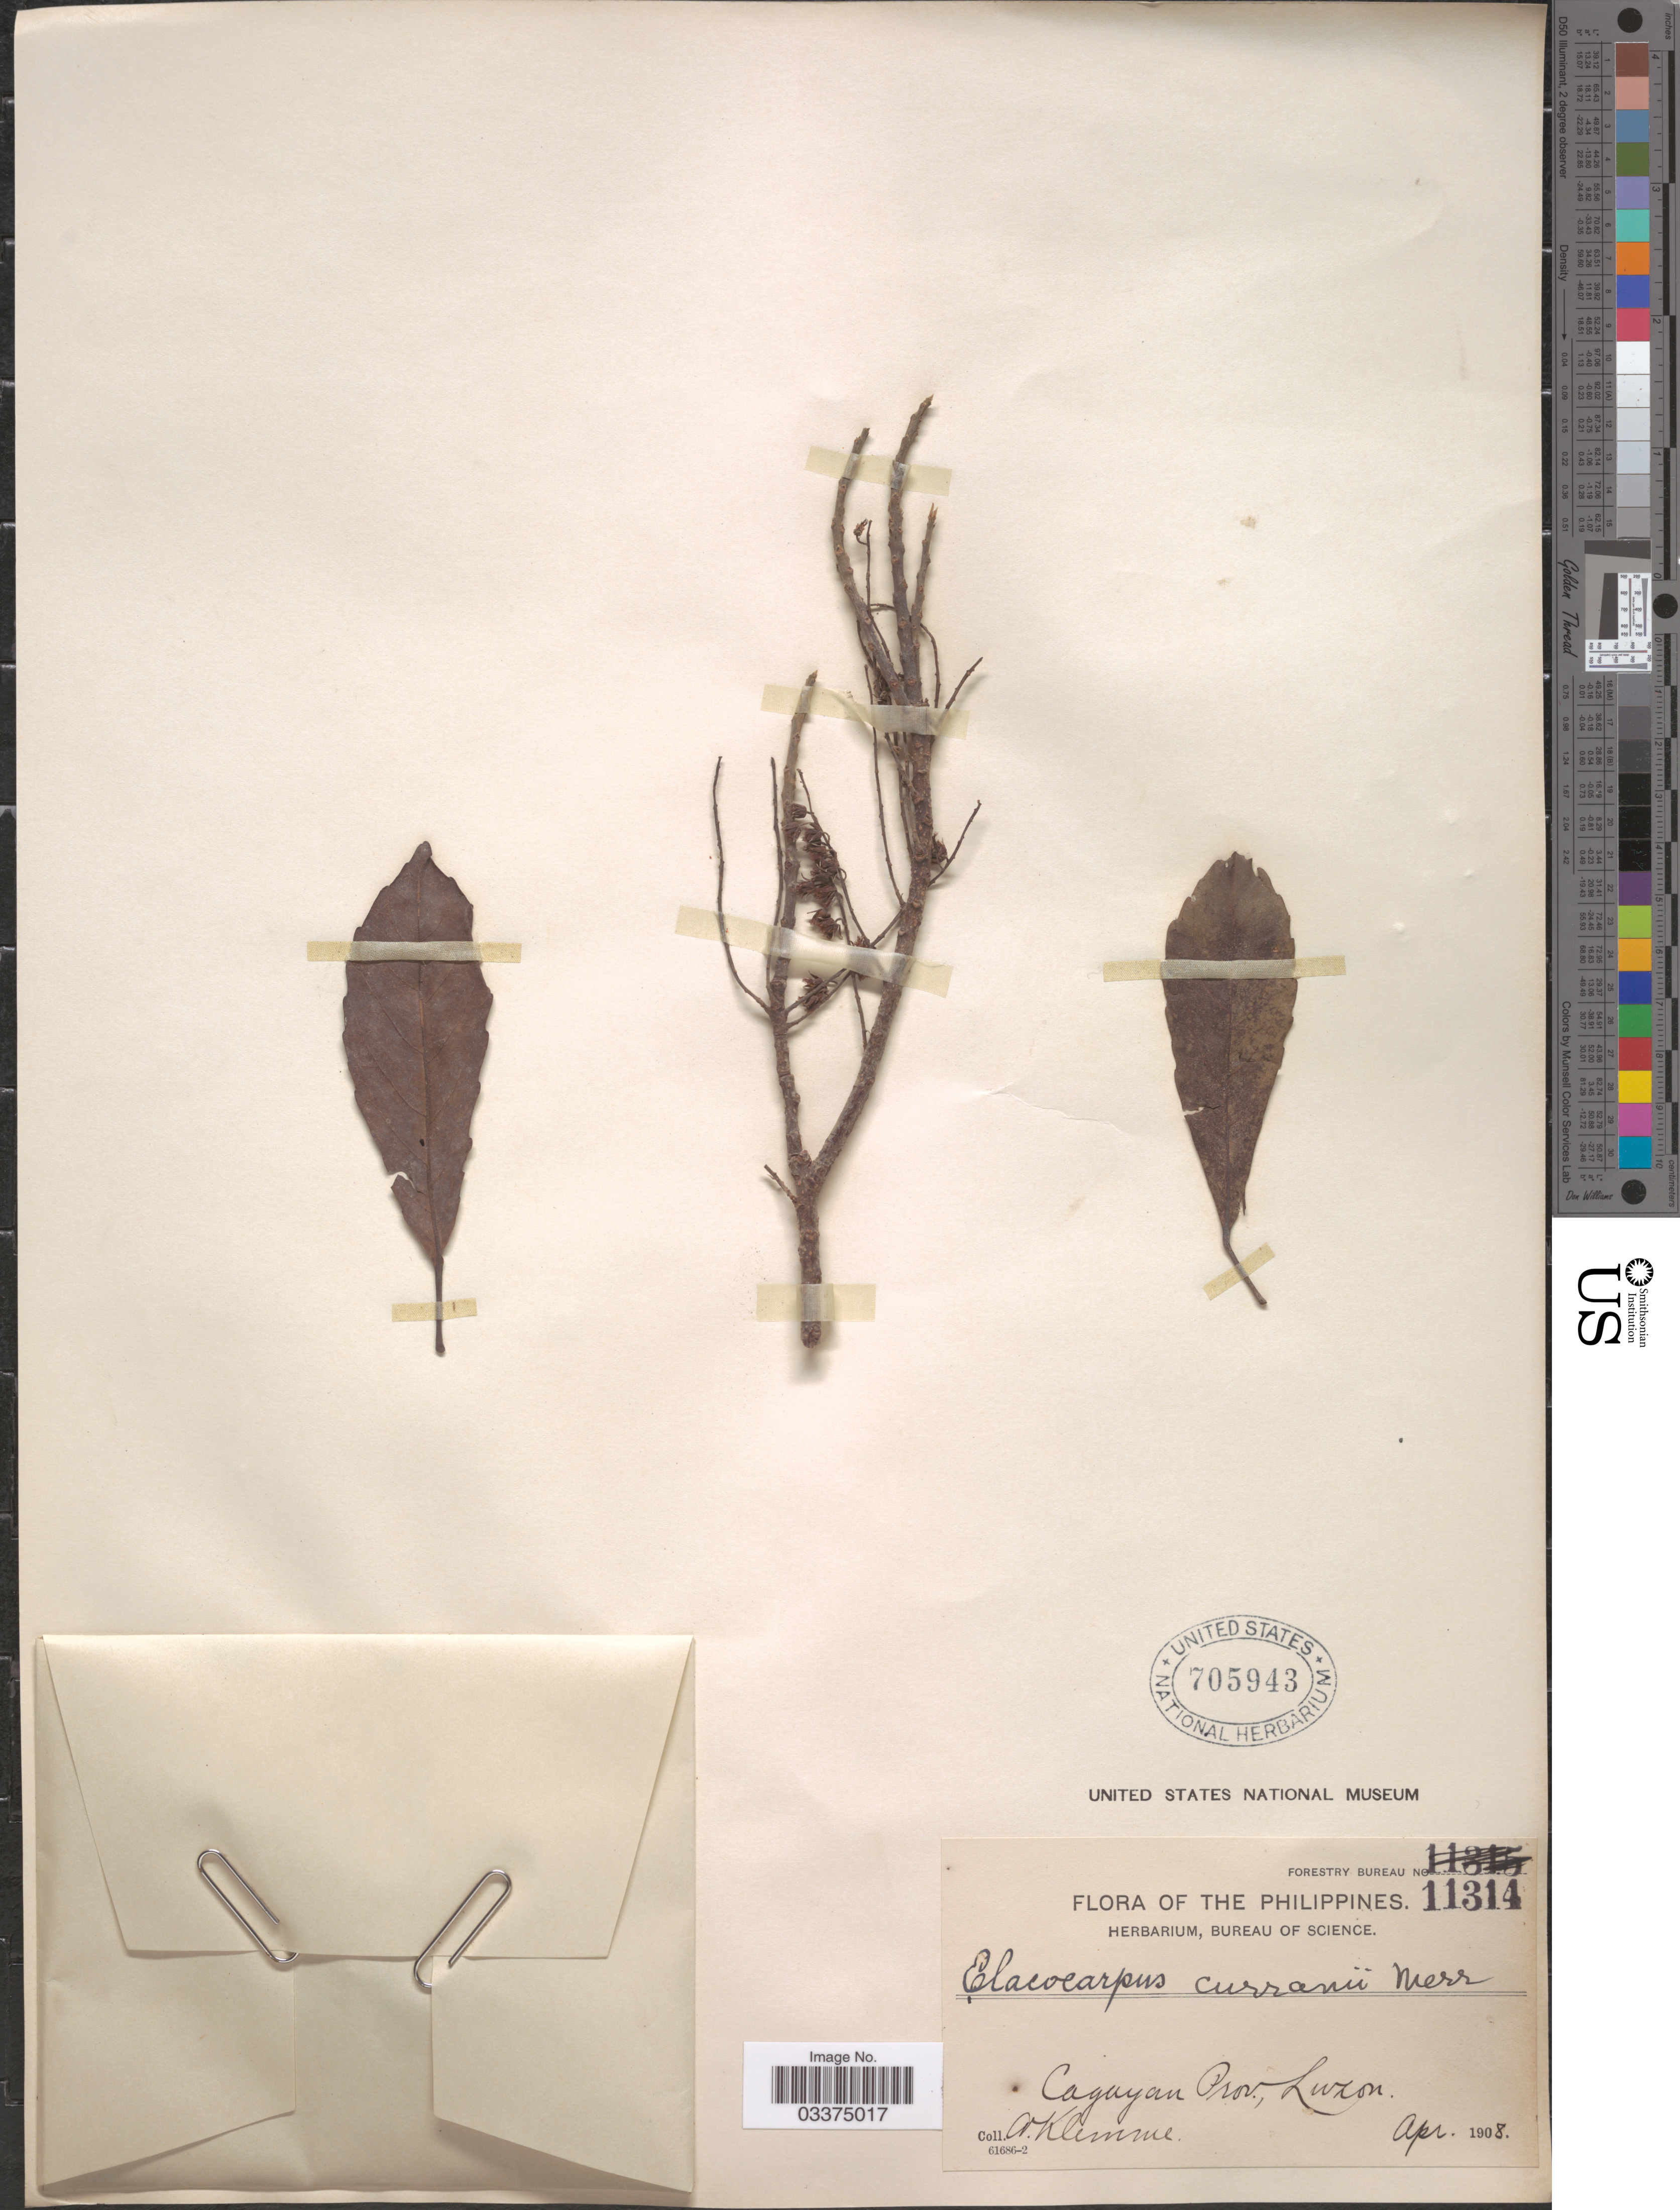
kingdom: Plantae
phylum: Tracheophyta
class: Magnoliopsida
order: Oxalidales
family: Elaeocarpaceae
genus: Elaeocarpus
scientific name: Elaeocarpus curranii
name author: Merr.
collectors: W. Klemme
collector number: Forestry Bureau 11314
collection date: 1908-04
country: Philippines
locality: Cagayan Prov., Luzon.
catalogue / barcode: US 705943